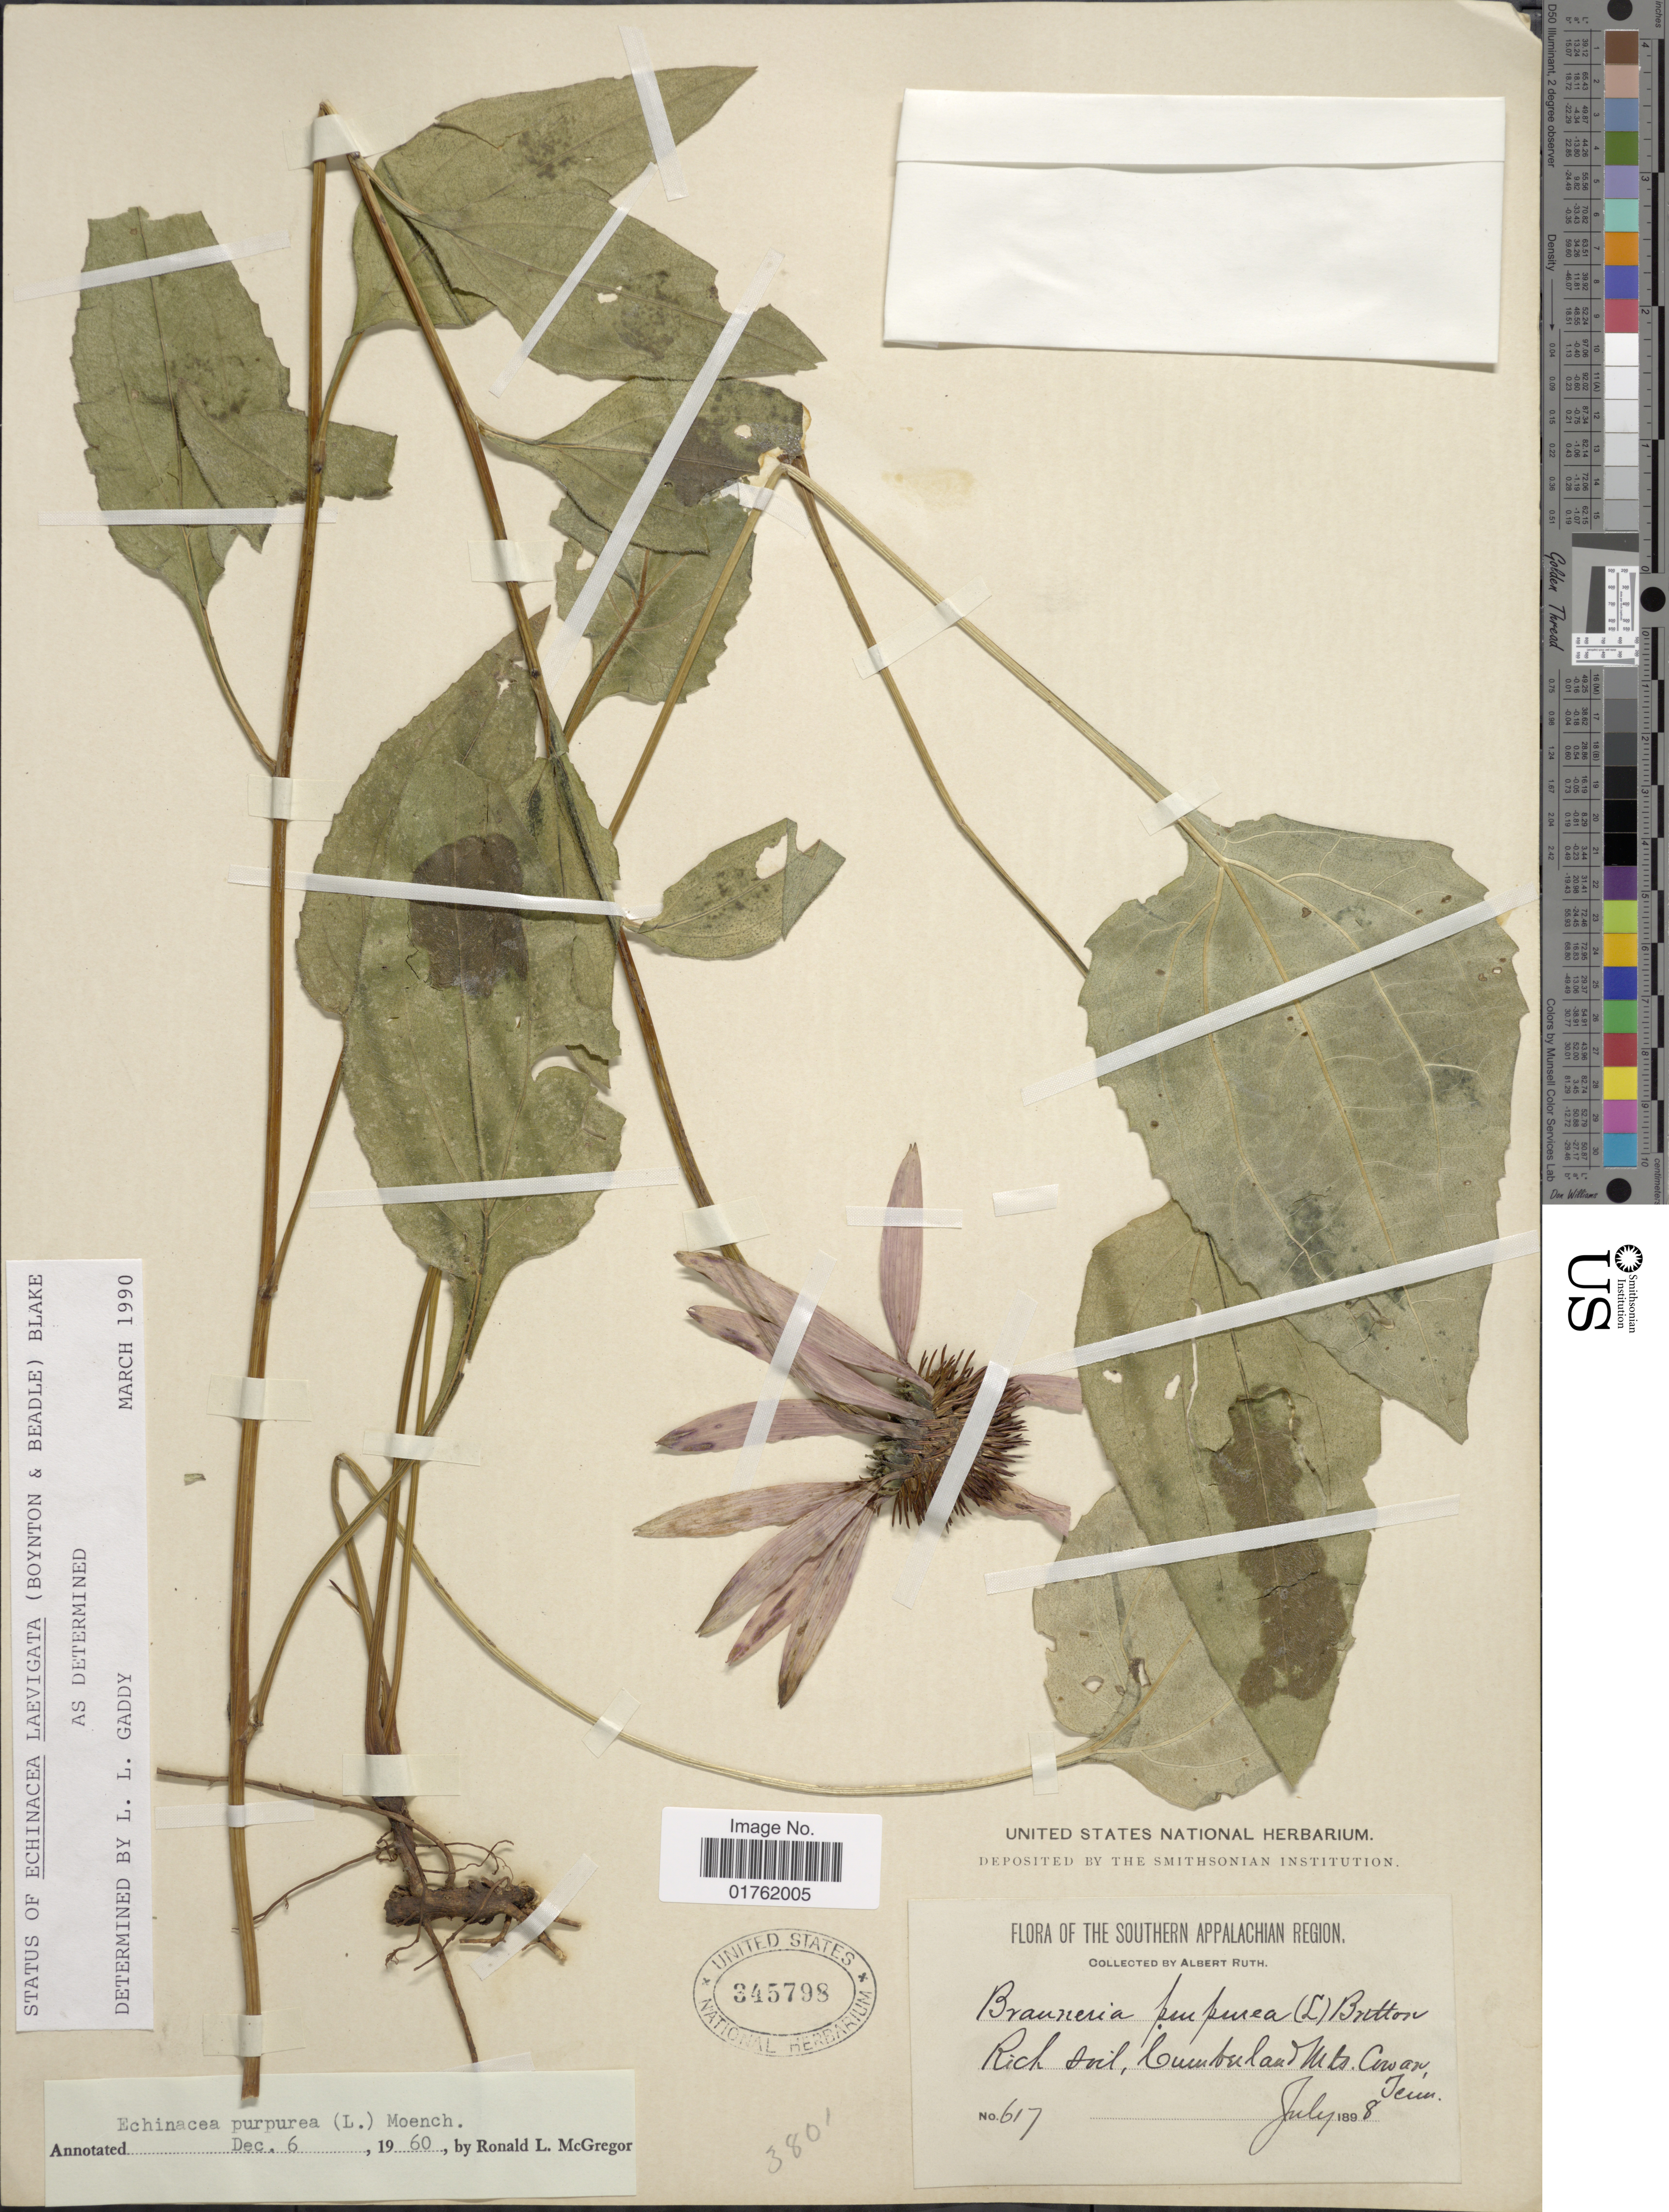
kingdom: Plantae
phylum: Tracheophyta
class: Magnoliopsida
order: Asterales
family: Asteraceae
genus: Echinacea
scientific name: Echinacea purpurea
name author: (L.) Moench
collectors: A. Ruth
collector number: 617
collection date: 1898-07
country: United States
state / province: Tennessee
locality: Rich soil, Cumberland Mts Cowan, The Southern Appalachian Region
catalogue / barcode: US 345798